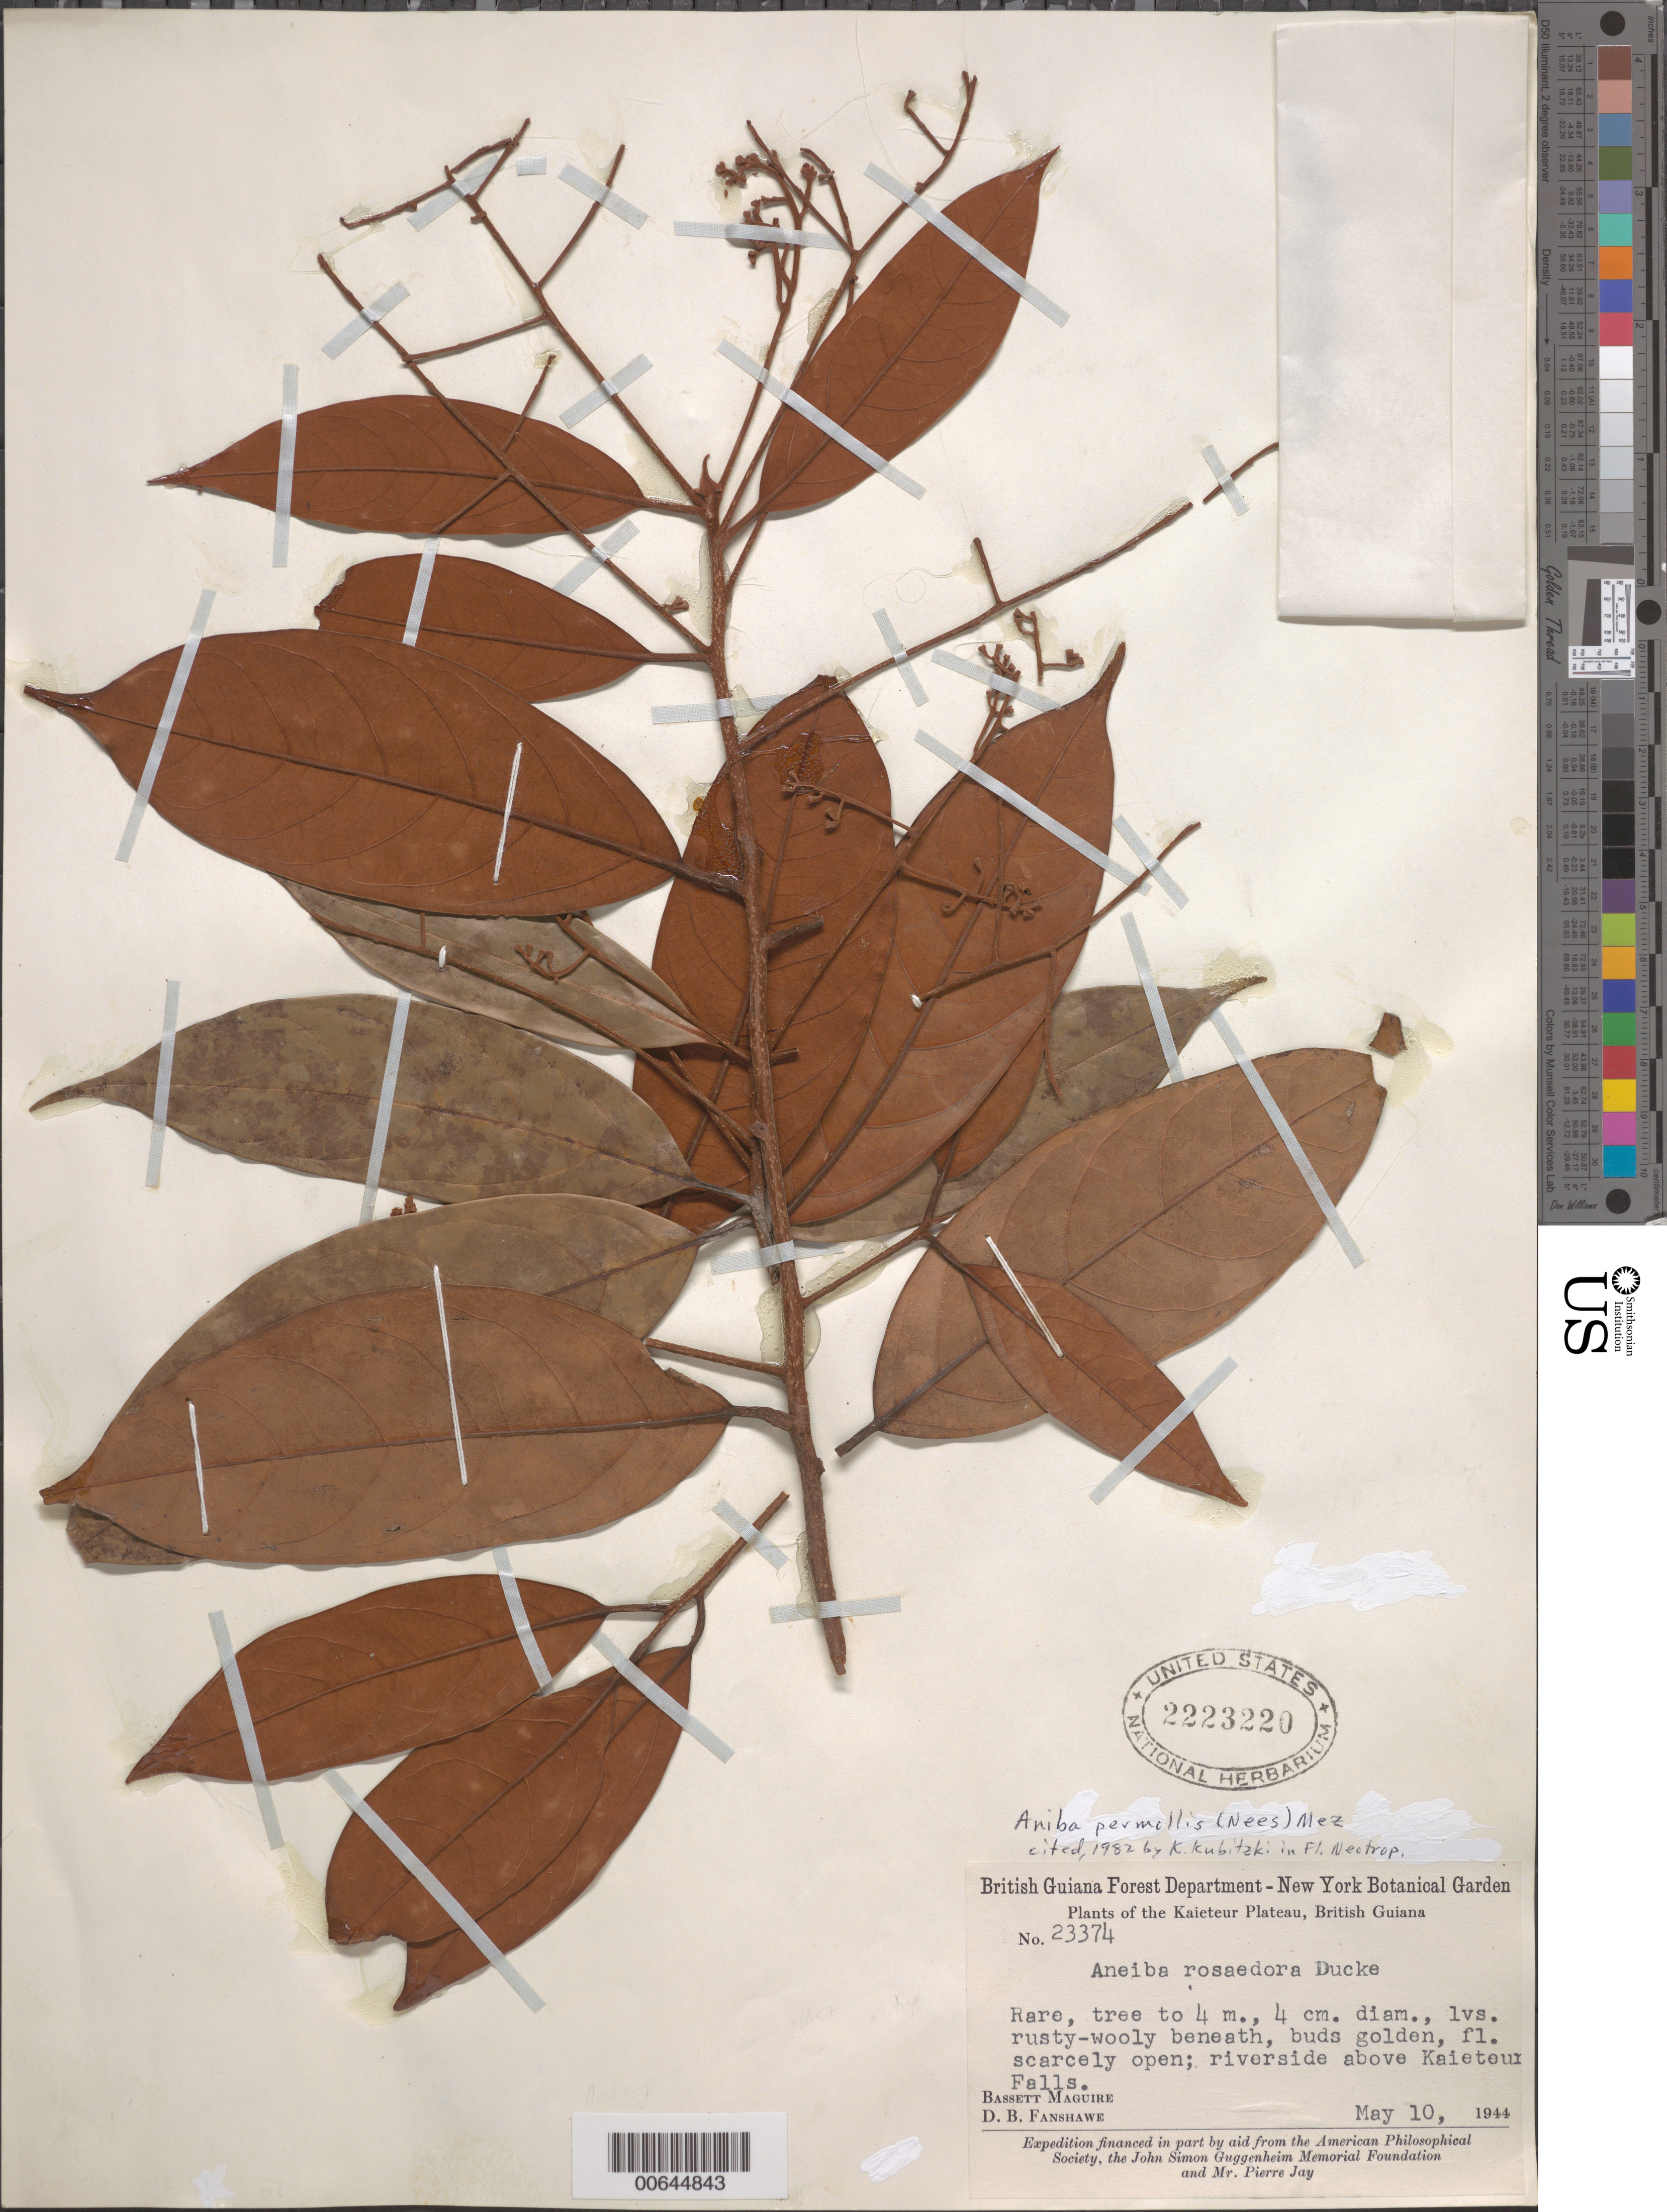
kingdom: Plantae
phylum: Tracheophyta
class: Magnoliopsida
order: Laurales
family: Lauraceae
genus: Aniba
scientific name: Aniba permollis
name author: (Nees) Mez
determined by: Kubitzki, Klaus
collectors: B. Maguire & D. B. Fanshawe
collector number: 23374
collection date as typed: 10-May-44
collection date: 1944-05-10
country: Guyana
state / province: Potaro-Siparuni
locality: Kaieteur Plateau, above Kaietuk, along Potaro River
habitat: Riverside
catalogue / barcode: US 2223220